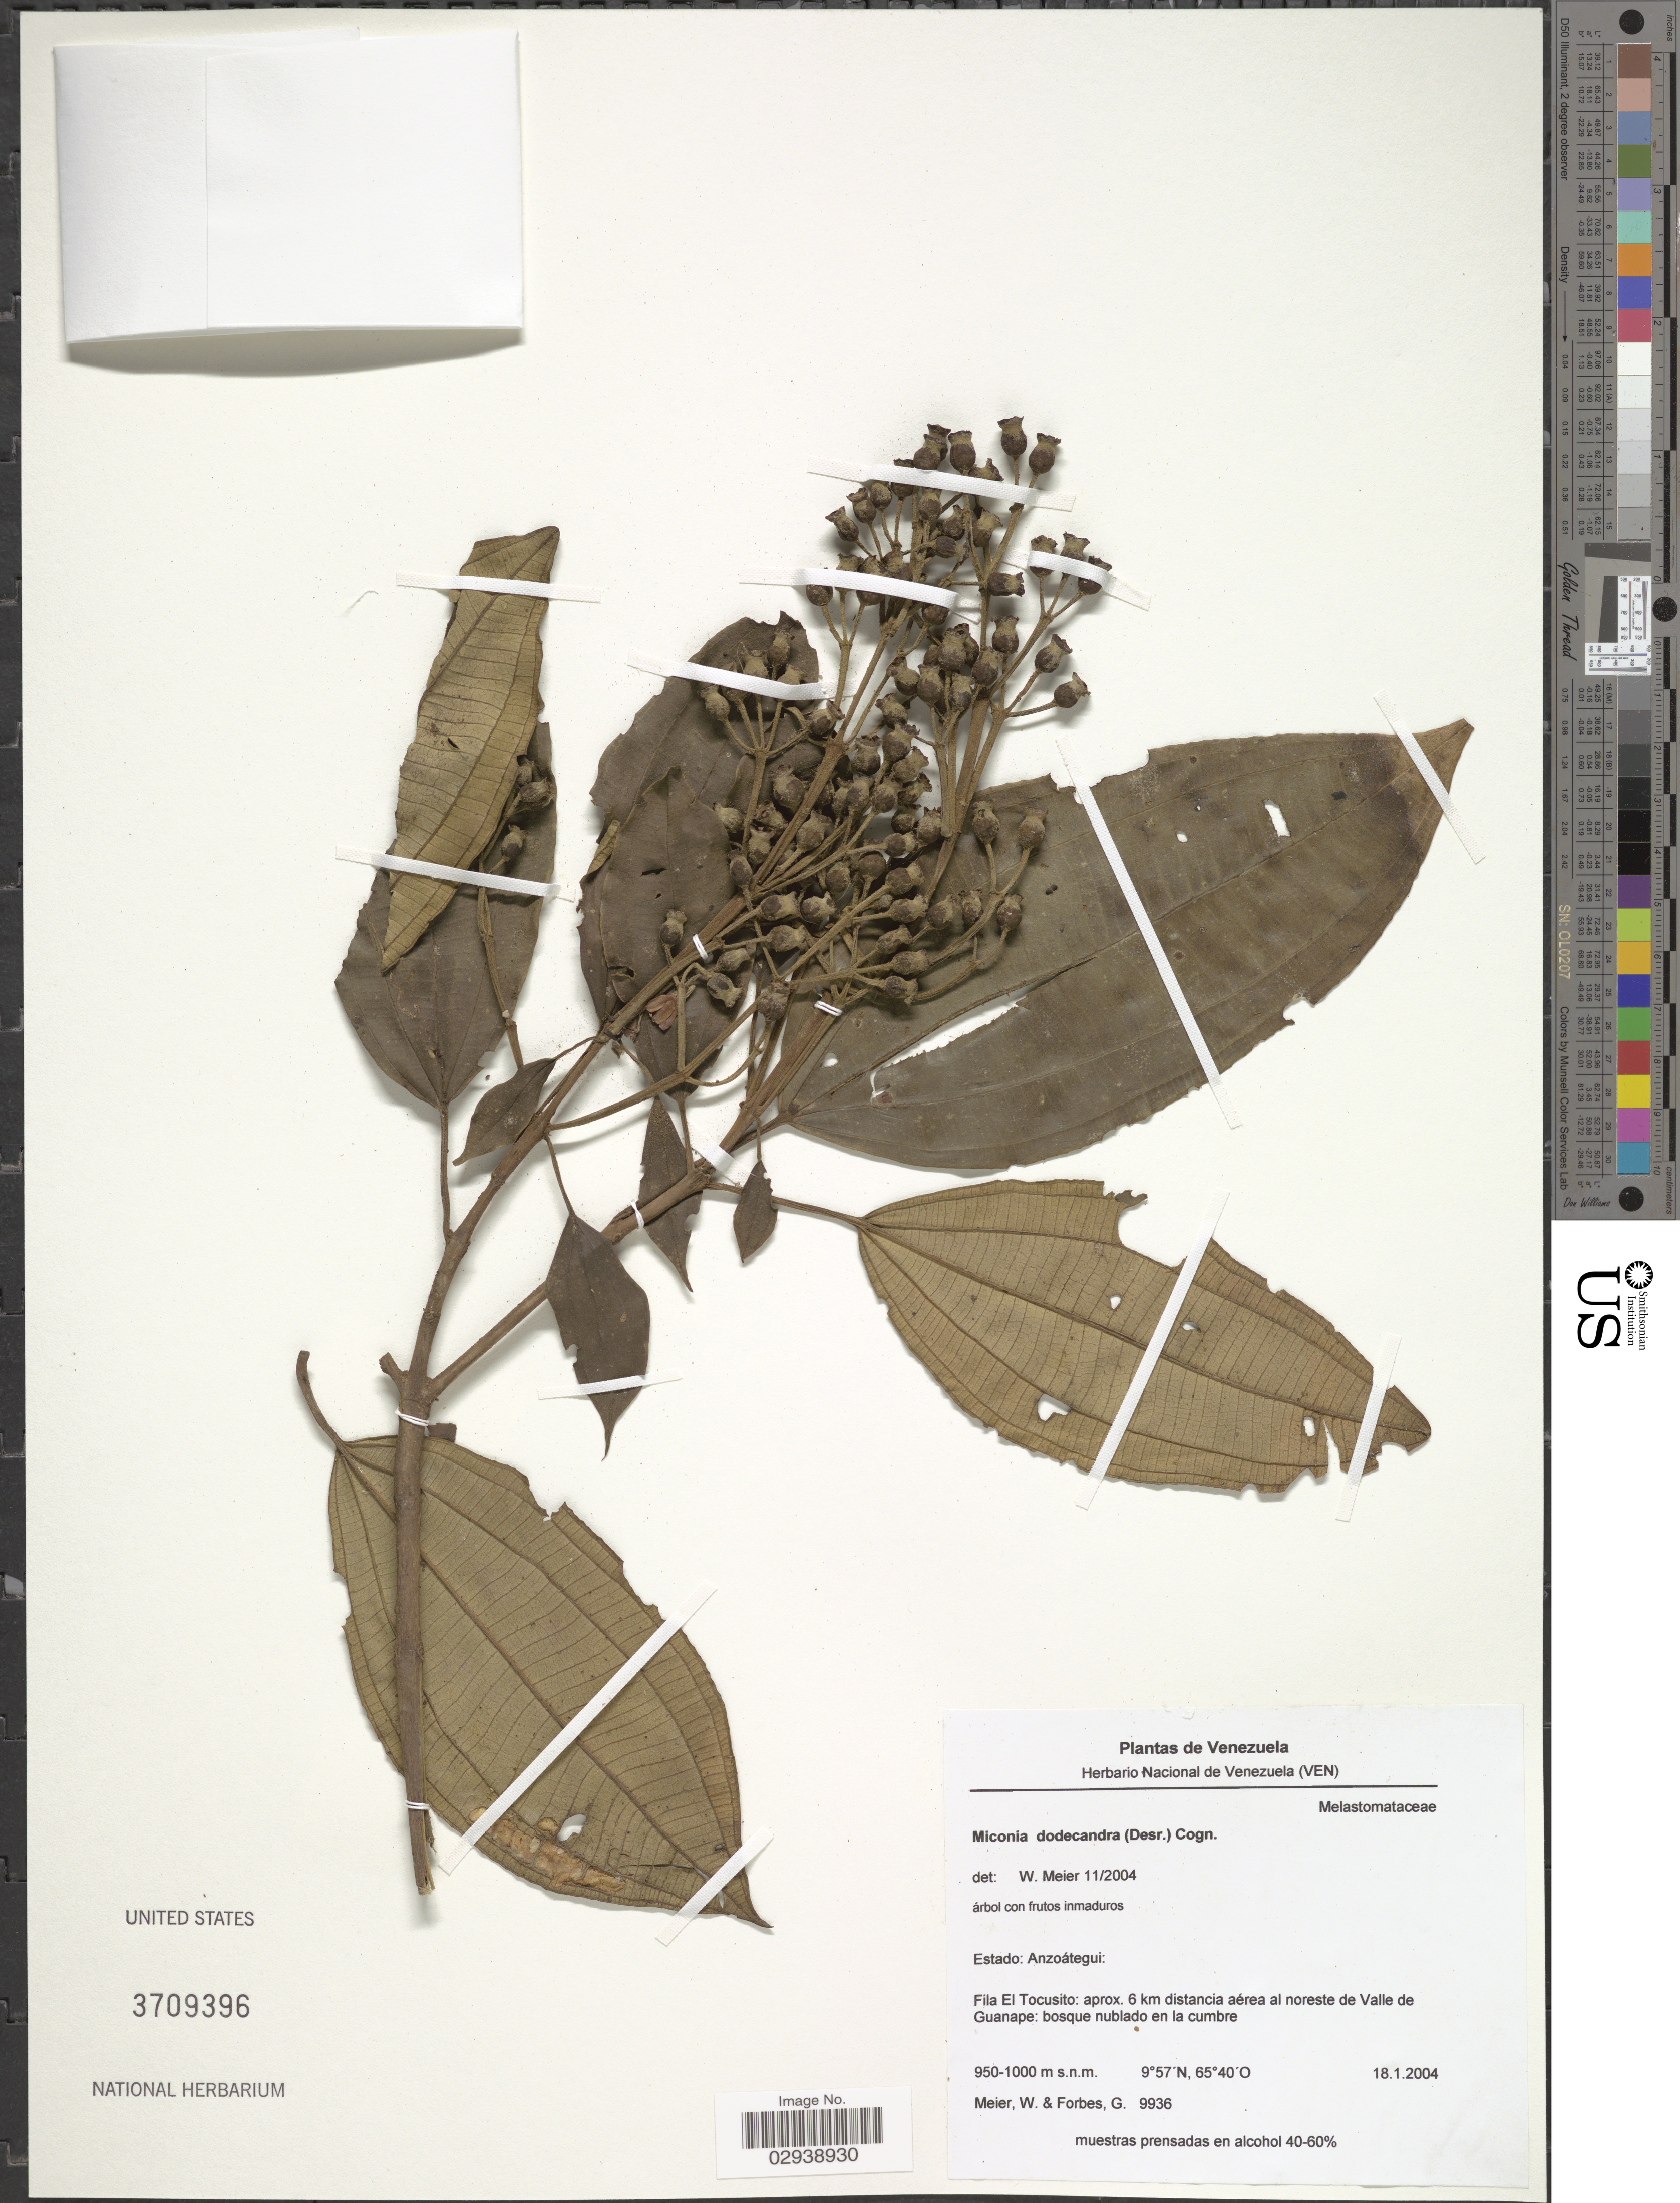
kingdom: Plantae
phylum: Tracheophyta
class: Magnoliopsida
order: Myrtales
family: Melastomataceae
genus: Miconia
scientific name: Miconia dodecandra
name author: Cogn.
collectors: W. Meier & G. Forbes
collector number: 9936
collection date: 2004-01-18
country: Venezuela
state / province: Anzoategui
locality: Fila El Tocusito: aprox. 6 km distancia aérea al noreste de Valle de Guanape.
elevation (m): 950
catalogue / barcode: US 3709396